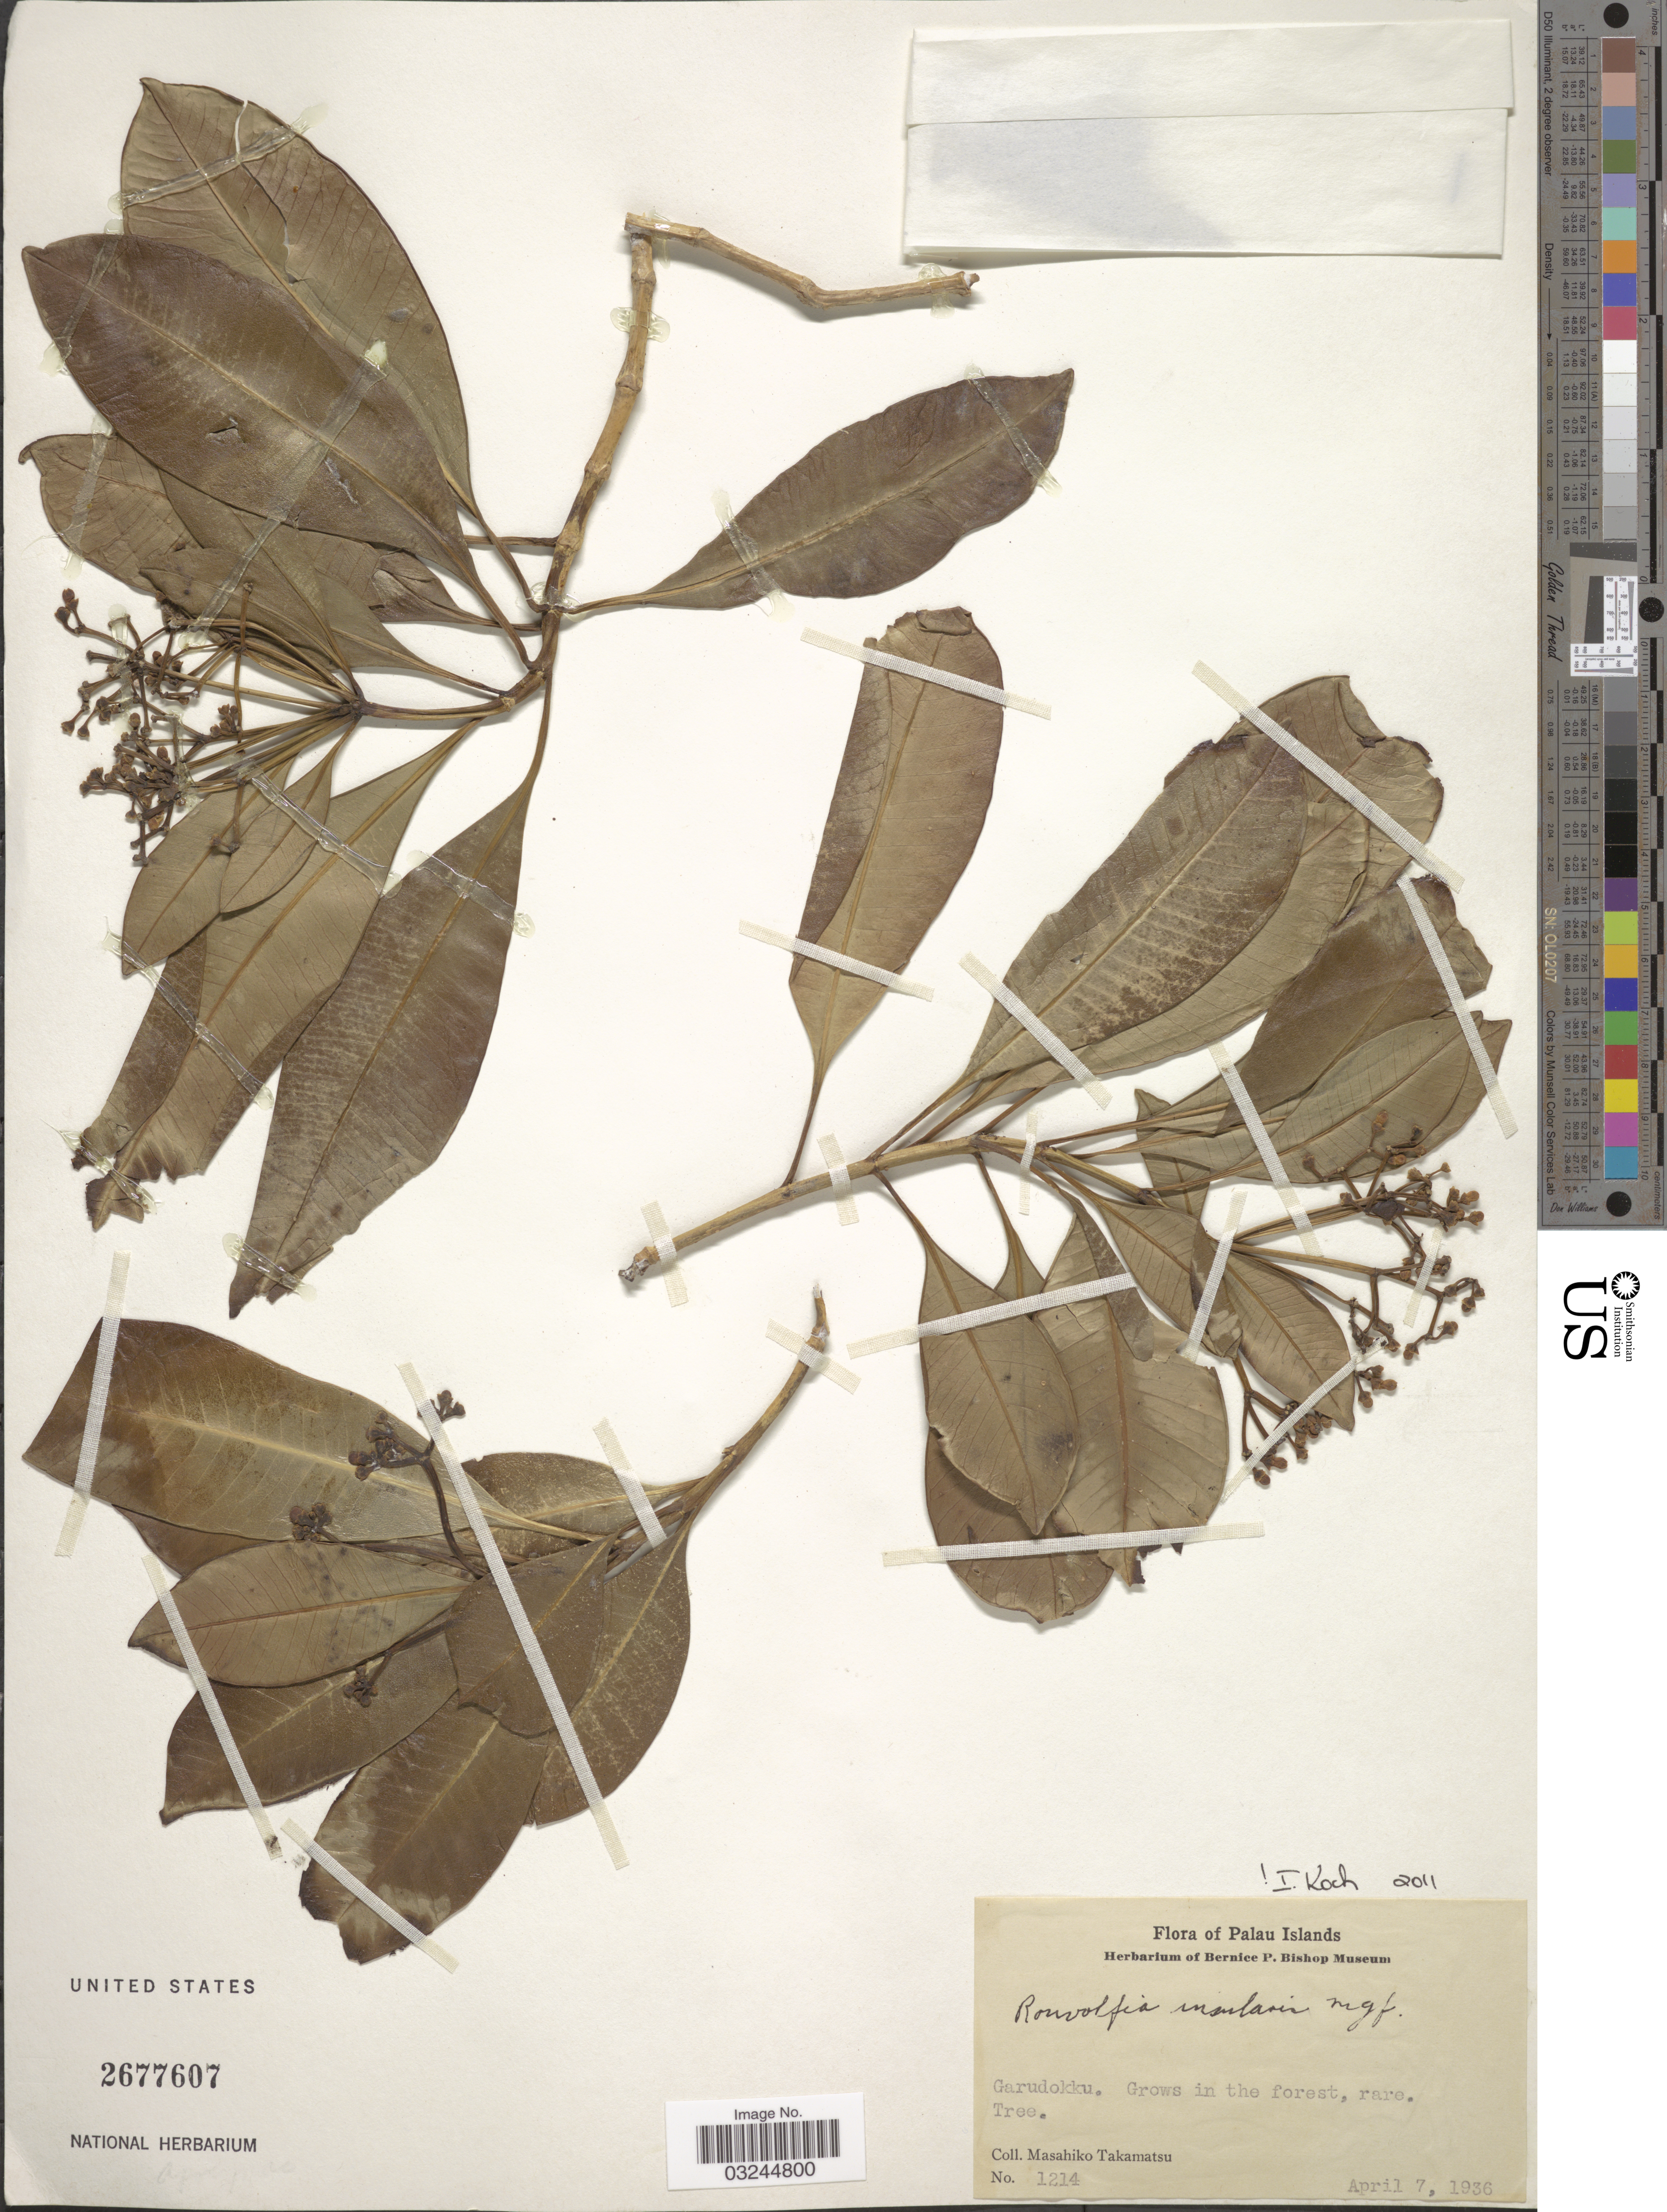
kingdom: Plantae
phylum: Tracheophyta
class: Magnoliopsida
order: Gentianales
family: Apocynaceae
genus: Rauvolfia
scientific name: Rauvolfia insularis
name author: Markgr.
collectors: M. Takamatsu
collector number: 1214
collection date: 1936-04-07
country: Palau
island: Babeldaob [Babelthuap]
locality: Palau Islands. Garudokku.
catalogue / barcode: US 2677607